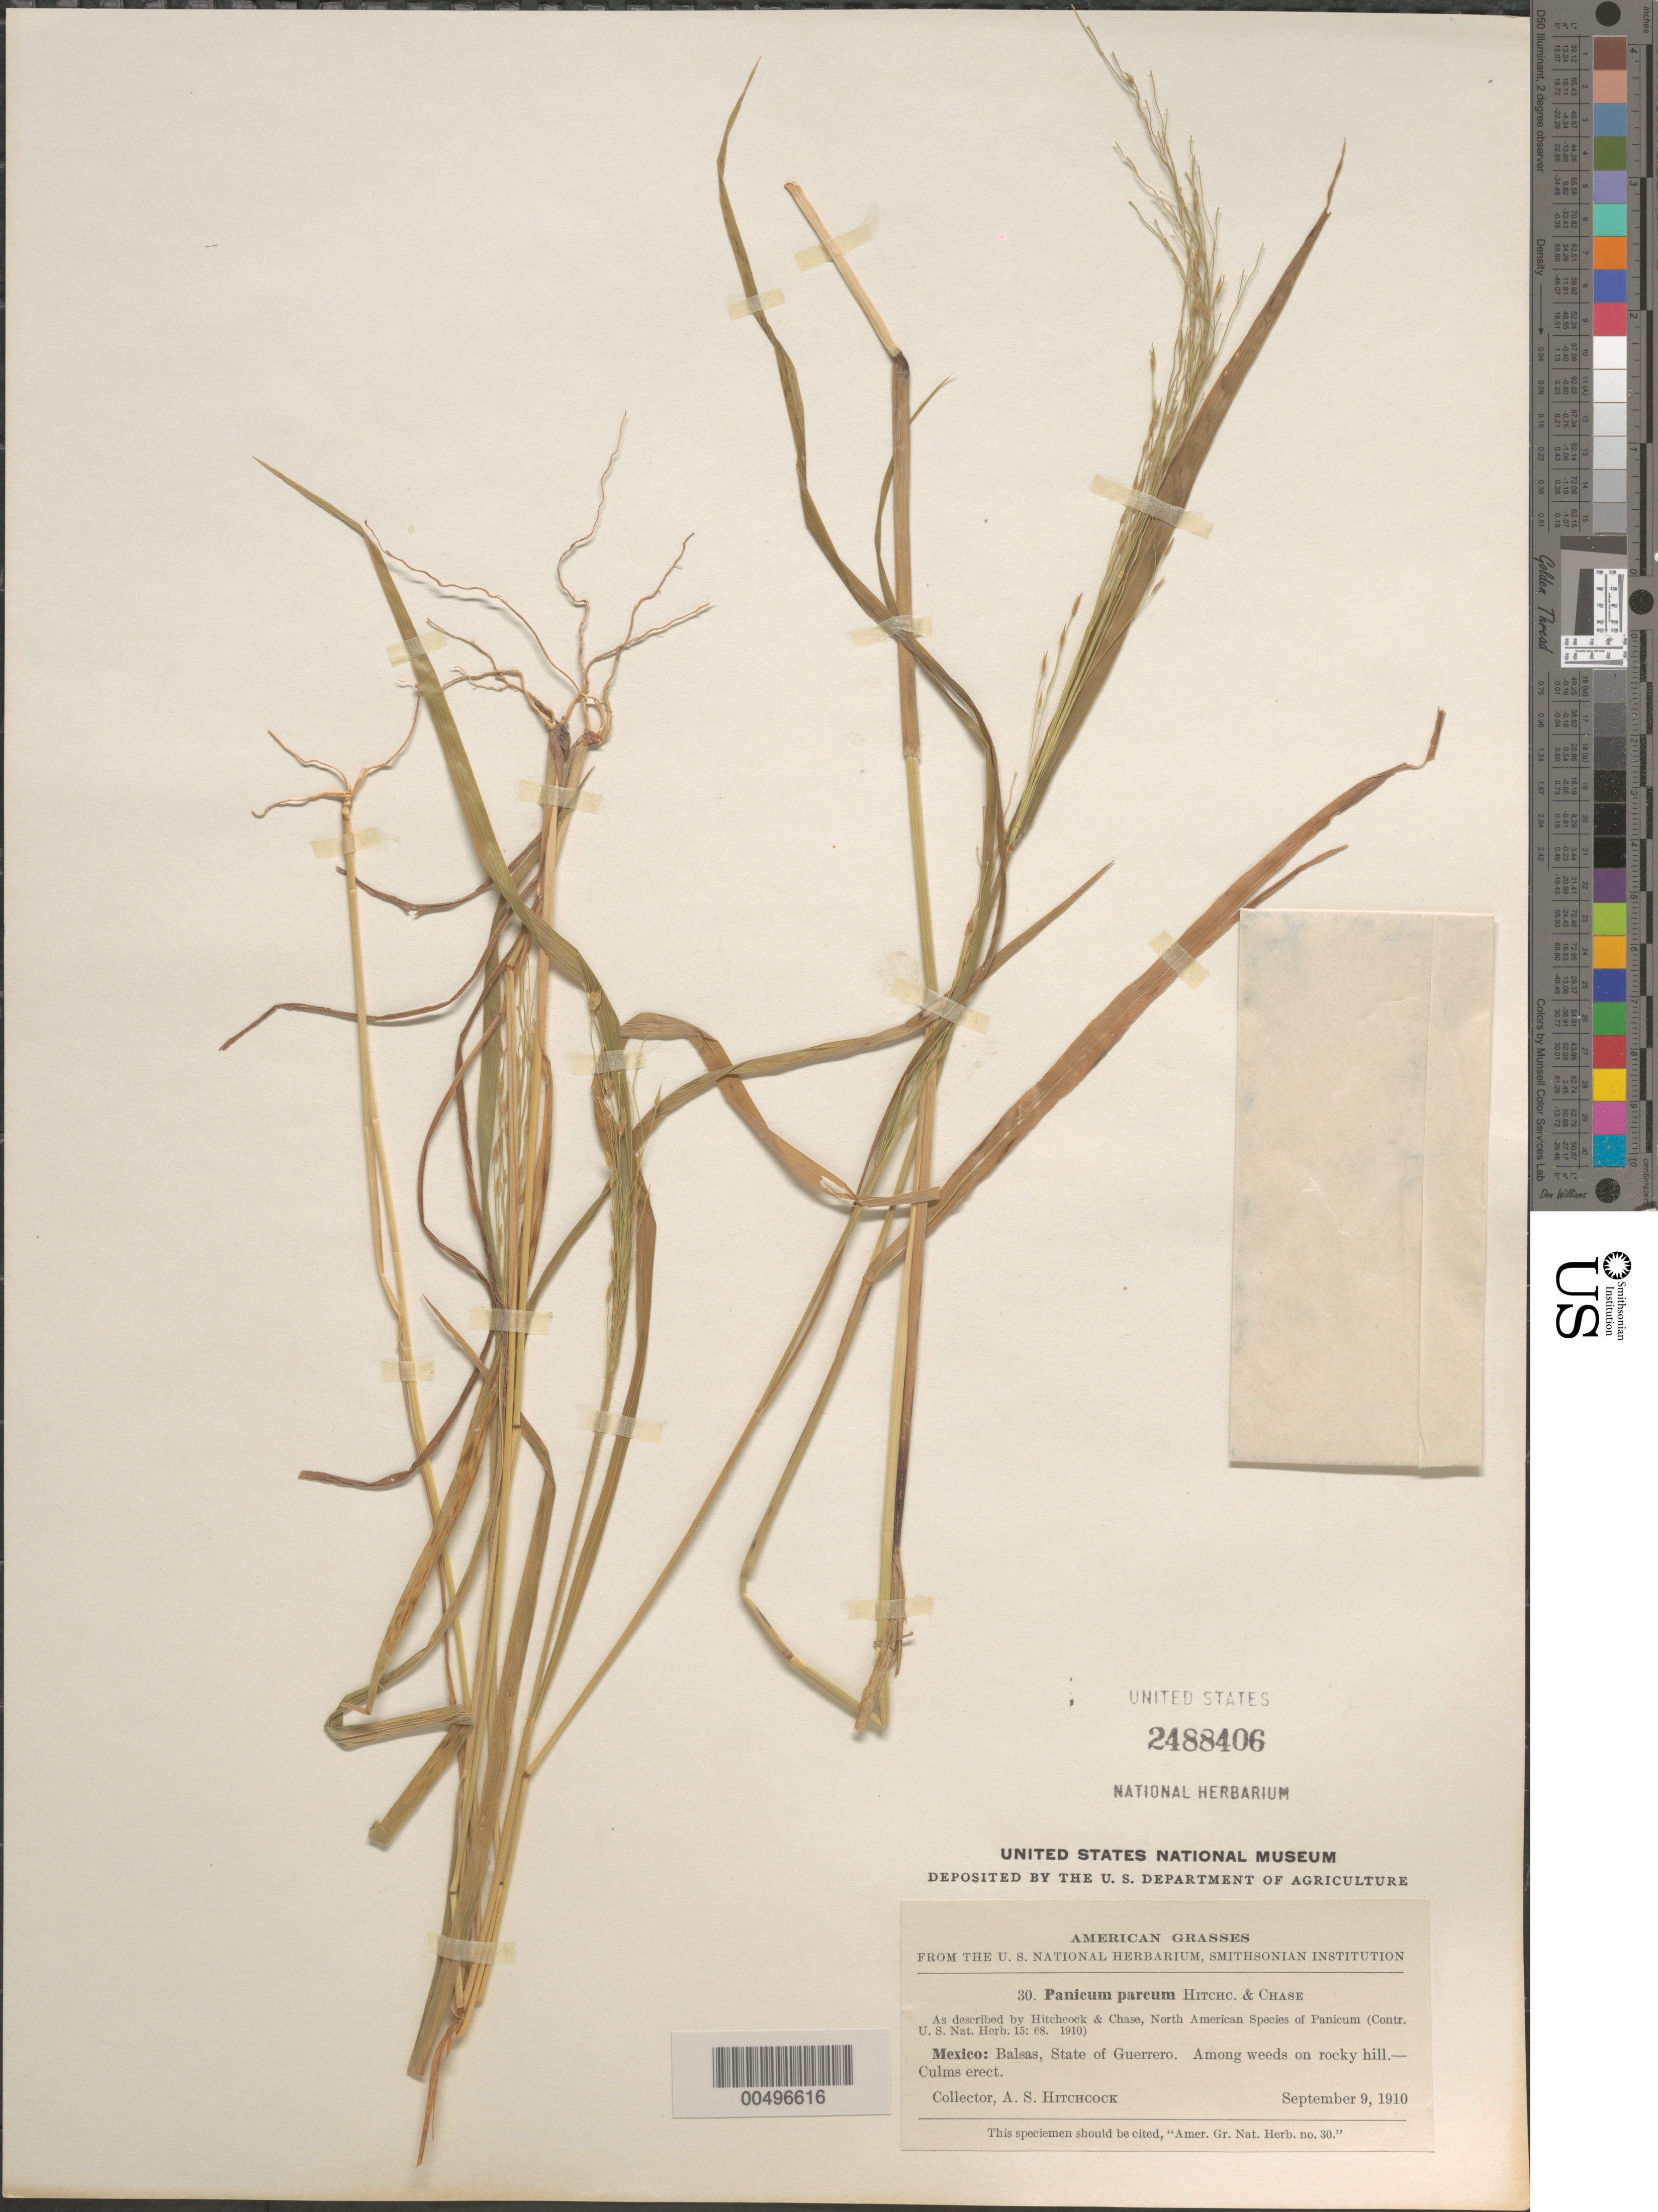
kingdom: Plantae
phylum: Tracheophyta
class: Liliopsida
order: Poales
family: Poaceae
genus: Panicum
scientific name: Panicum parcum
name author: Hitchc. & Chase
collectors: A. S. Hitchcock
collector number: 30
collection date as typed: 9 Sep 1910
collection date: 1910-09-09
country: Mexico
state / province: Guerrero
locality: Balsas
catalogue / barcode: US 2488406